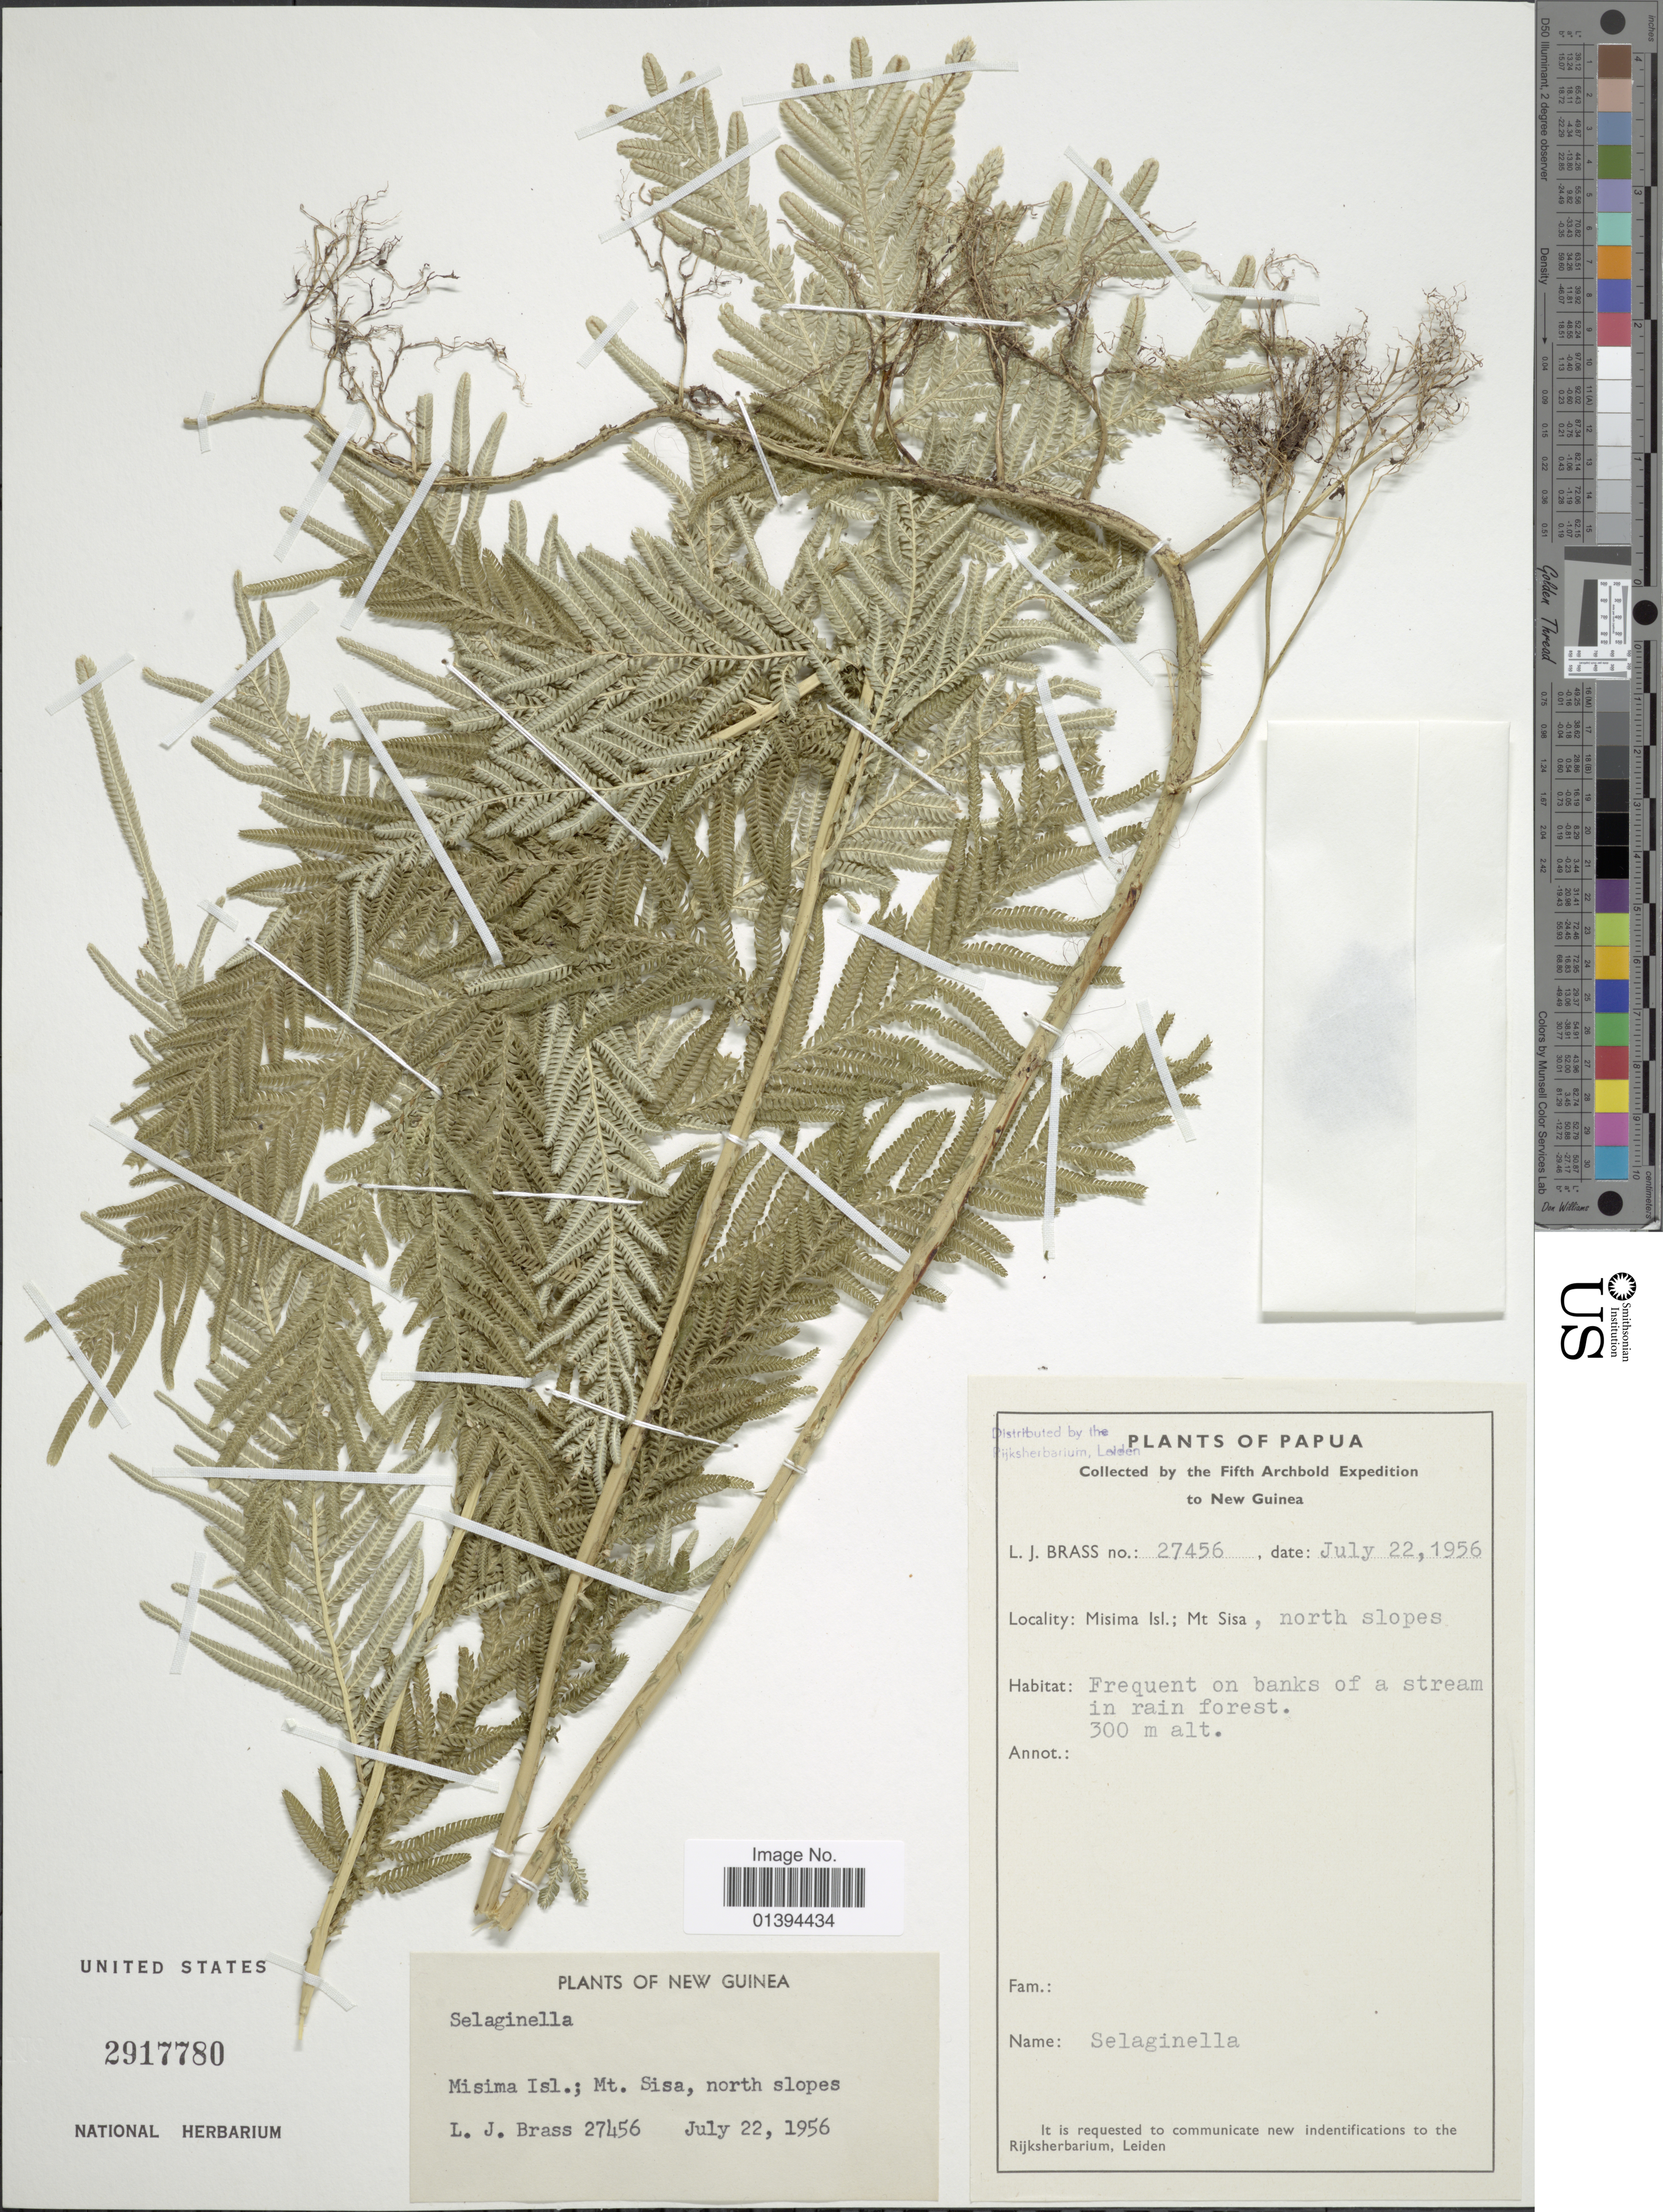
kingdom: Plantae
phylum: Tracheophyta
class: Lycopodiopsida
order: Selaginellales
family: Selaginellaceae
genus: Selaginella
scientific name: Selaginella sp.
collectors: L. J. Brass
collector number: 27456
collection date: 1956-07-22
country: Papua New Guinea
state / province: Milne Bay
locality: Misima Isl.: Mt Sisa, north slopes, New Guinea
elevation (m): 300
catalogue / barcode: US 2917780